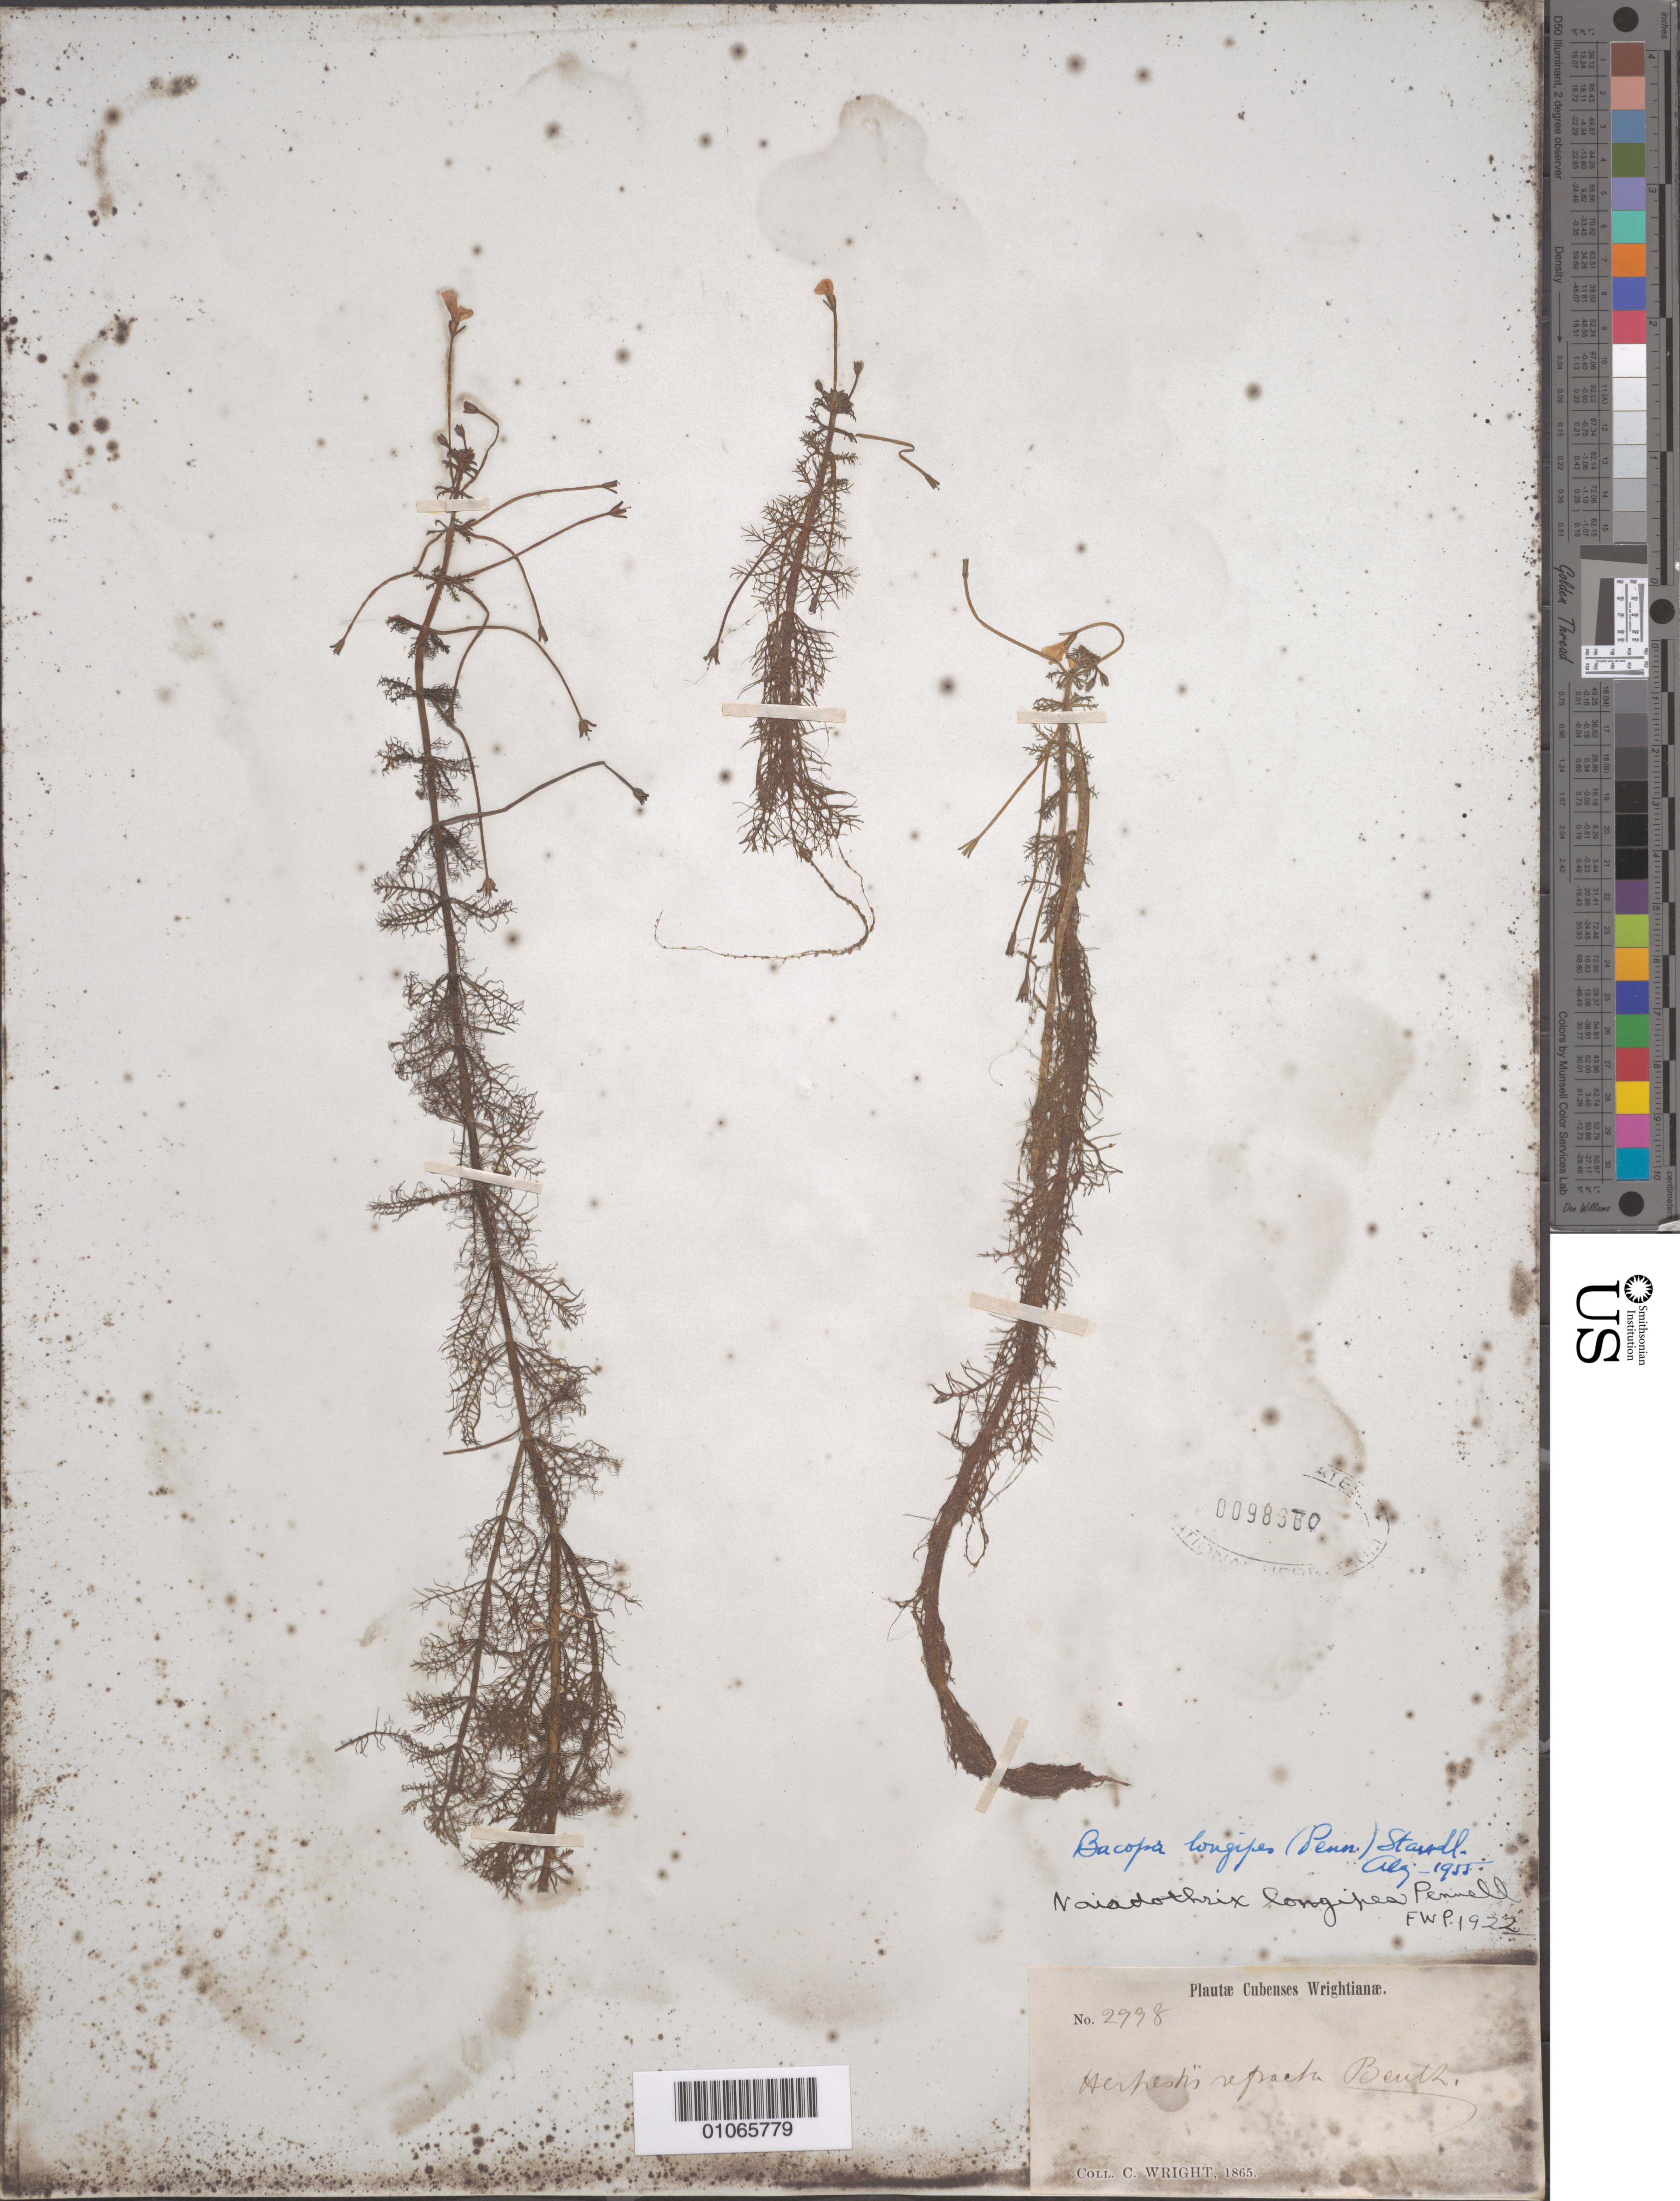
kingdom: Plantae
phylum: Tracheophyta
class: Magnoliopsida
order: Lamiales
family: Plantaginaceae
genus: Bacopa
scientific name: Bacopa longipes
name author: (Pennell) Standl.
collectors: C. Wright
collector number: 2998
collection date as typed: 01 Jan 1865 to 31 Dec 1865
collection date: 1865-01-01/1865-12-31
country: Cuba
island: Cuba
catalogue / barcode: US 98370